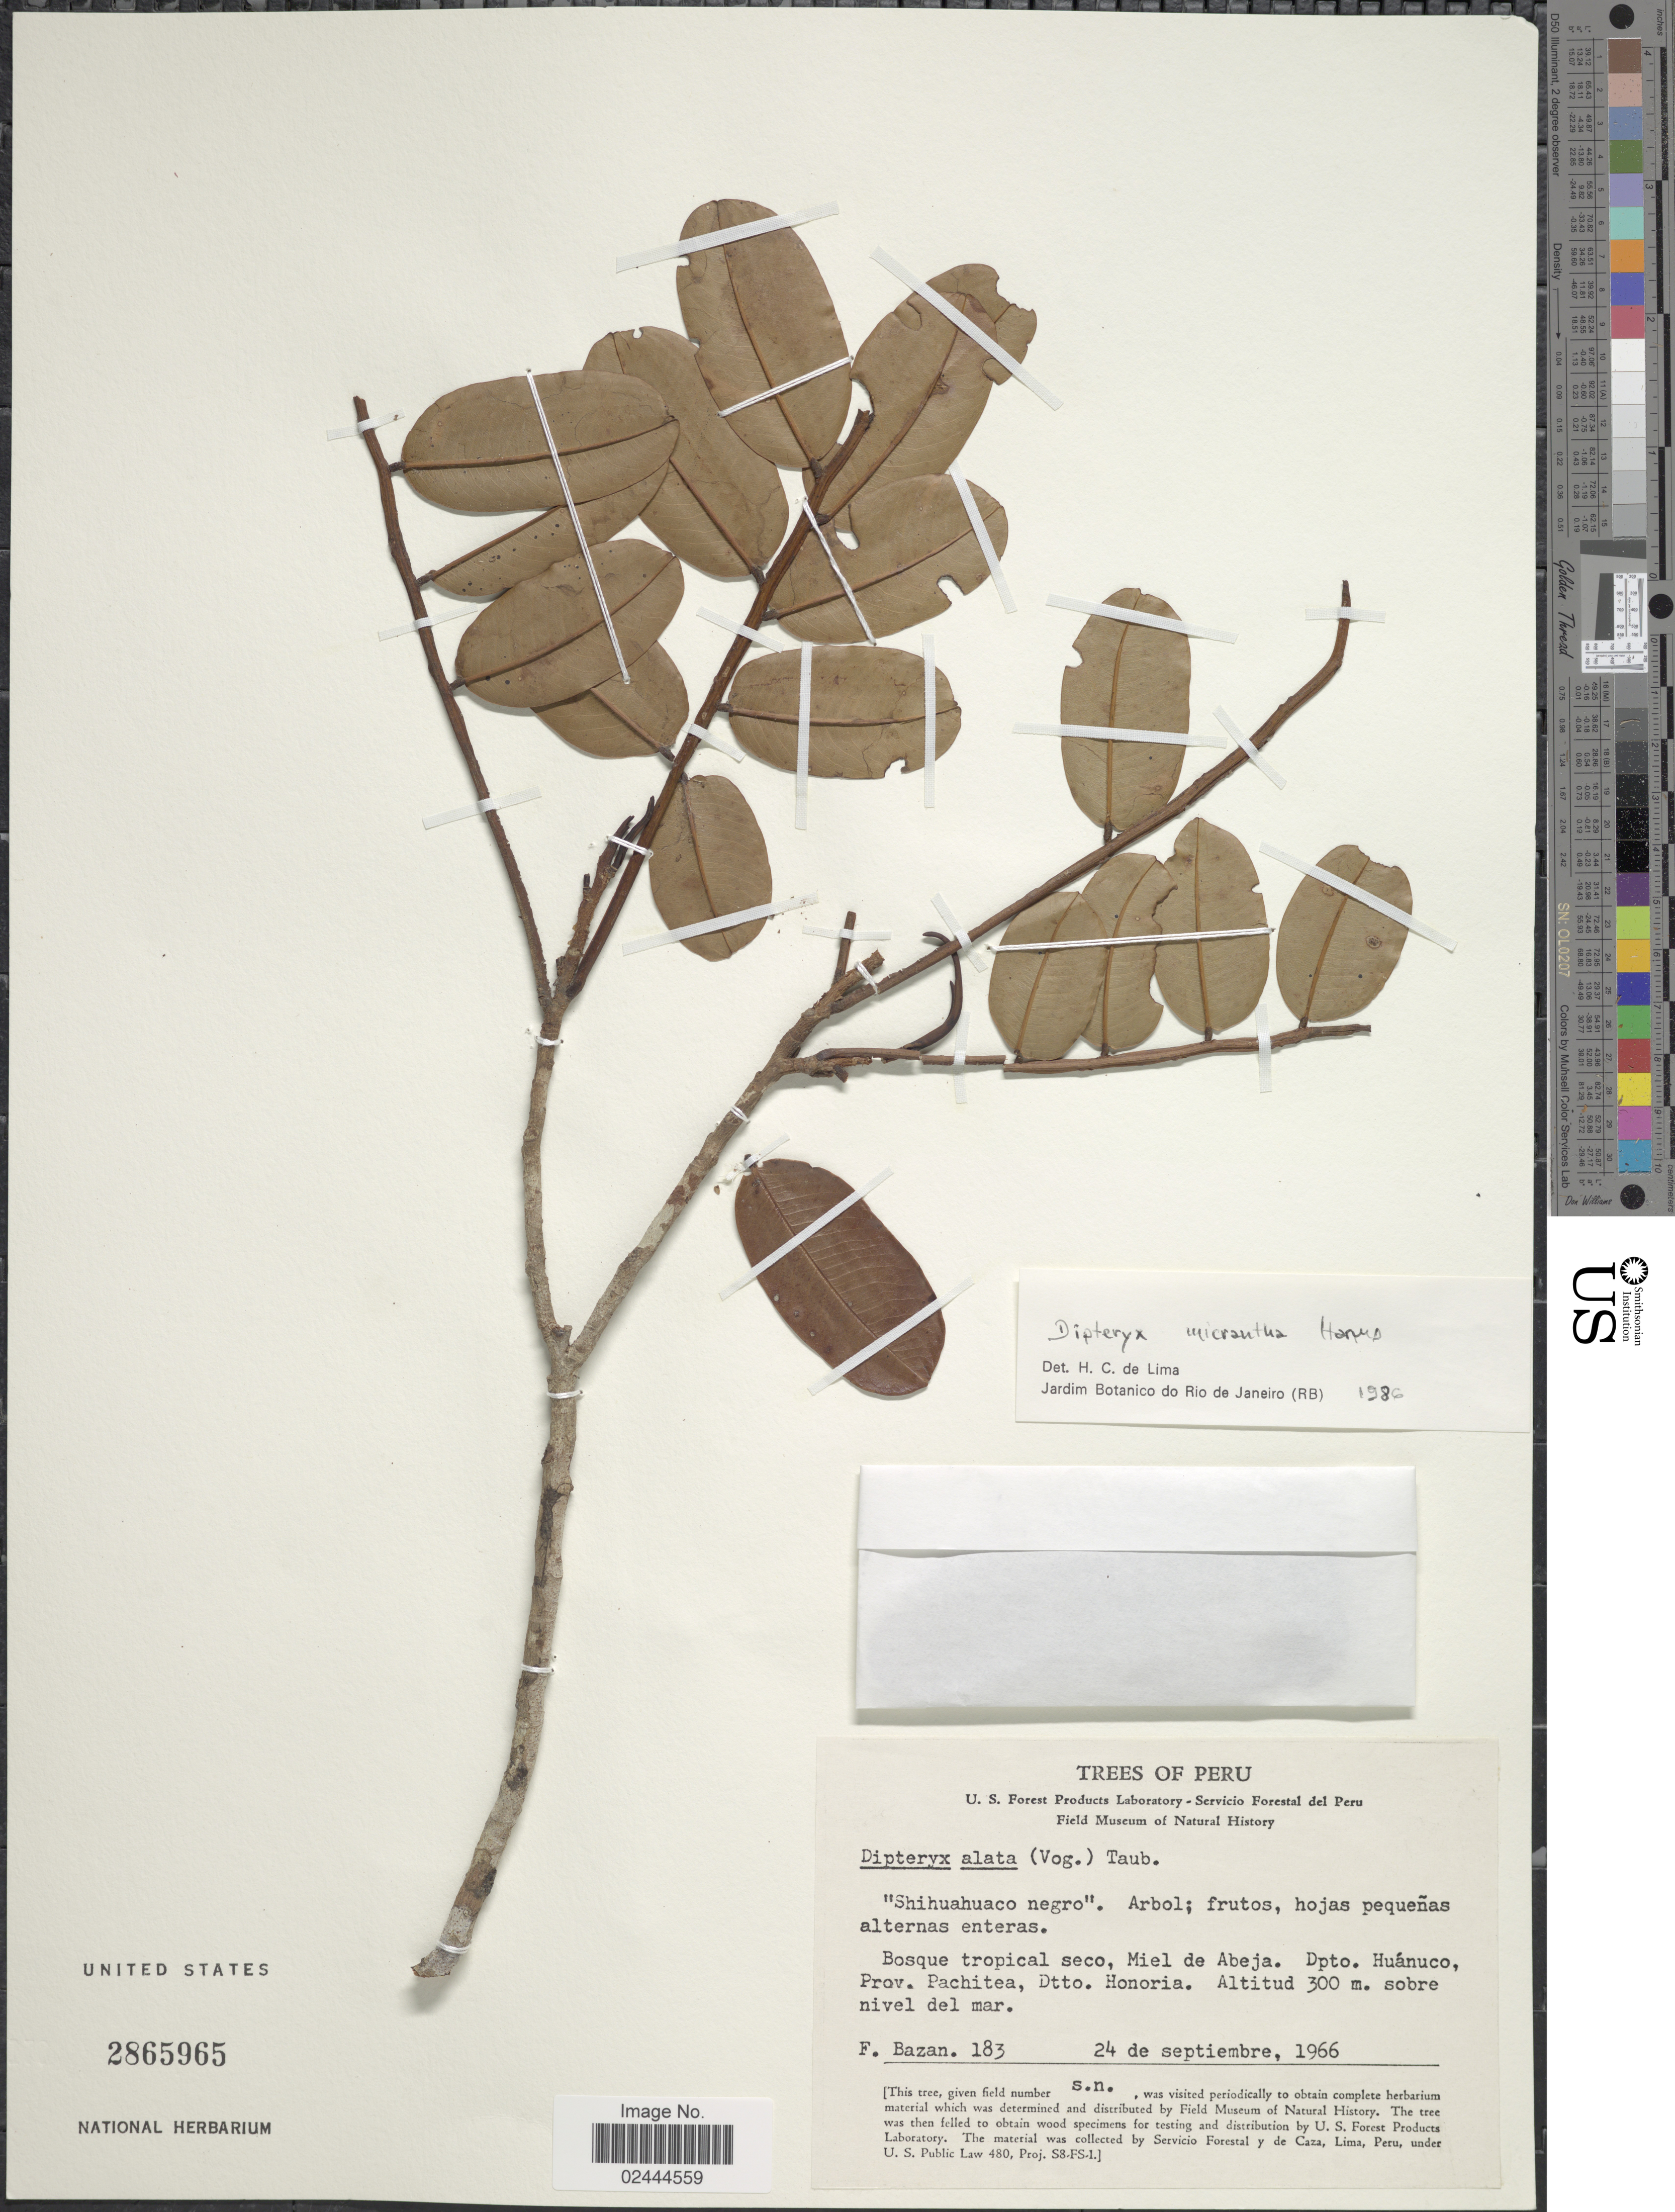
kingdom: Plantae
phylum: Tracheophyta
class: Magnoliopsida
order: Fabales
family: Fabaceae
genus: Dipteryx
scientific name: Dipteryx micrantha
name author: Harms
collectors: F. Bazan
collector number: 183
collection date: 1966-09-24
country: Peru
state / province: Huánuco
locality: Miel de Abeja. Prov. Pachitea. Dtto. Honoria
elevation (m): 300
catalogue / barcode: US 2865965